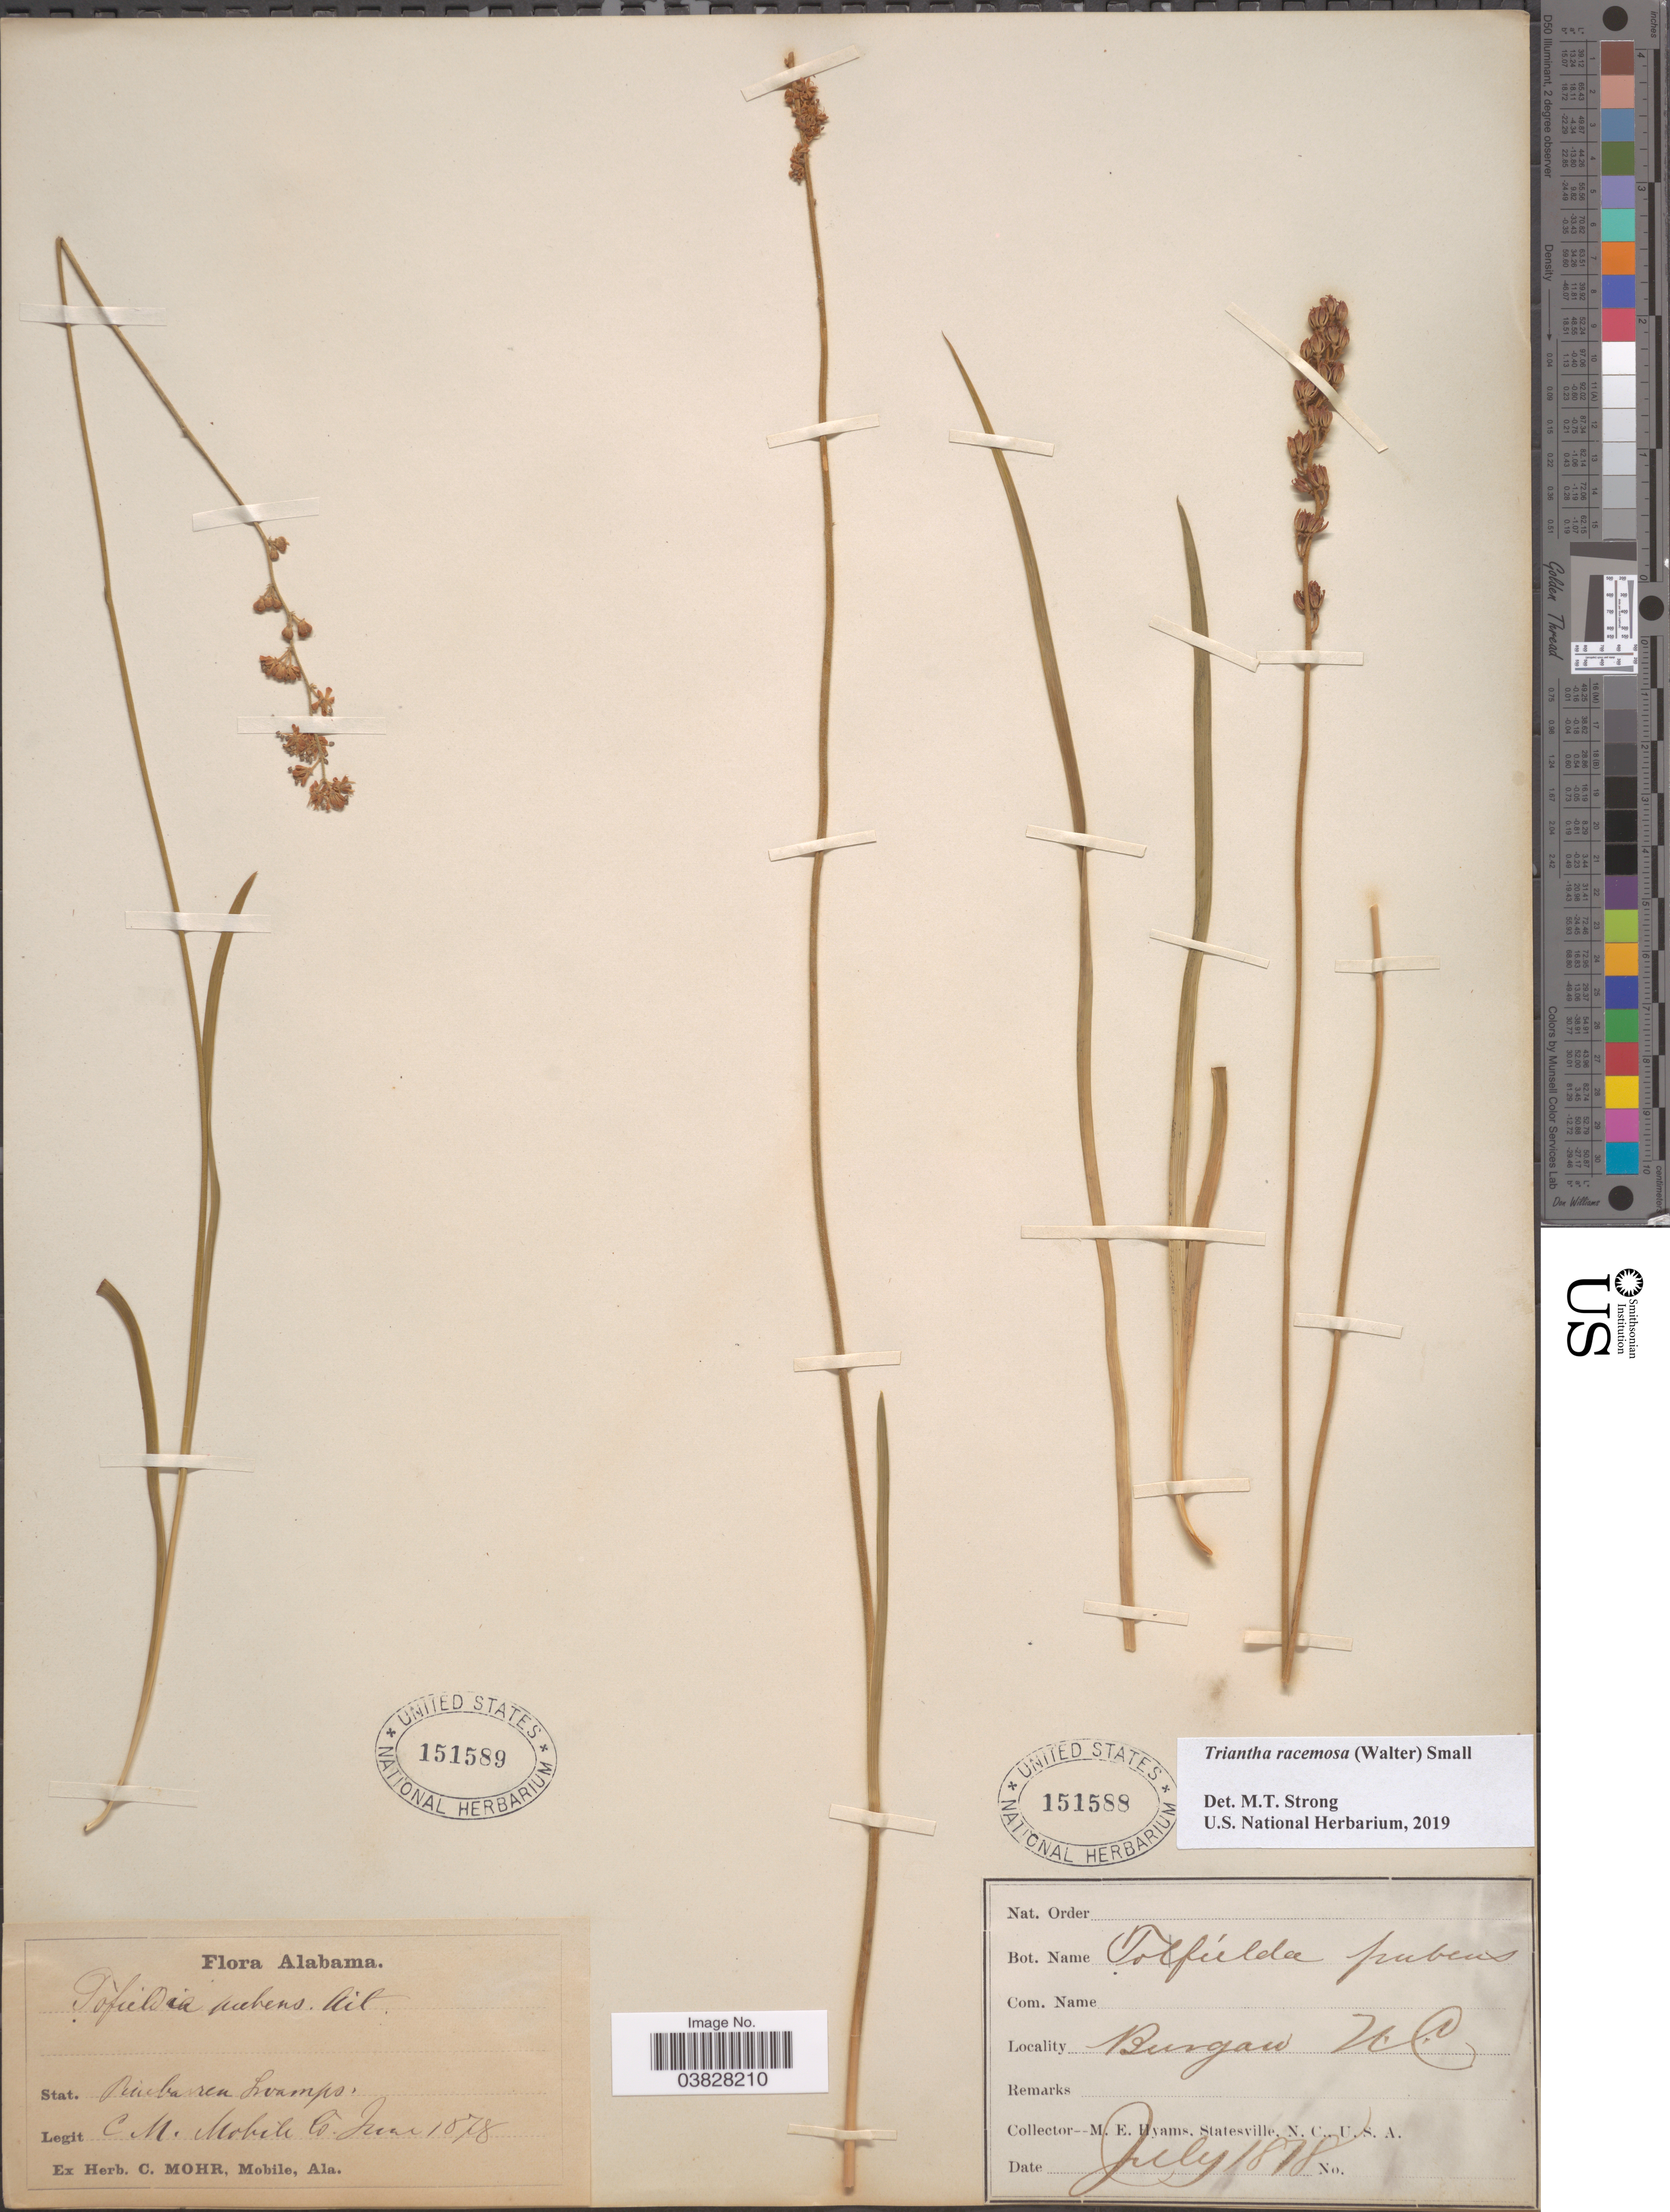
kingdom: Plantae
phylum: Tracheophyta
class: Liliopsida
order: Alismatales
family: Tofieldiaceae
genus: Triantha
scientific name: Triantha racemosa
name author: (Walter) Small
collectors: C. T. Mohr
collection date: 1878-06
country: United States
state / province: Alabama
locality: Mobile Co.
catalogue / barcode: US 151589